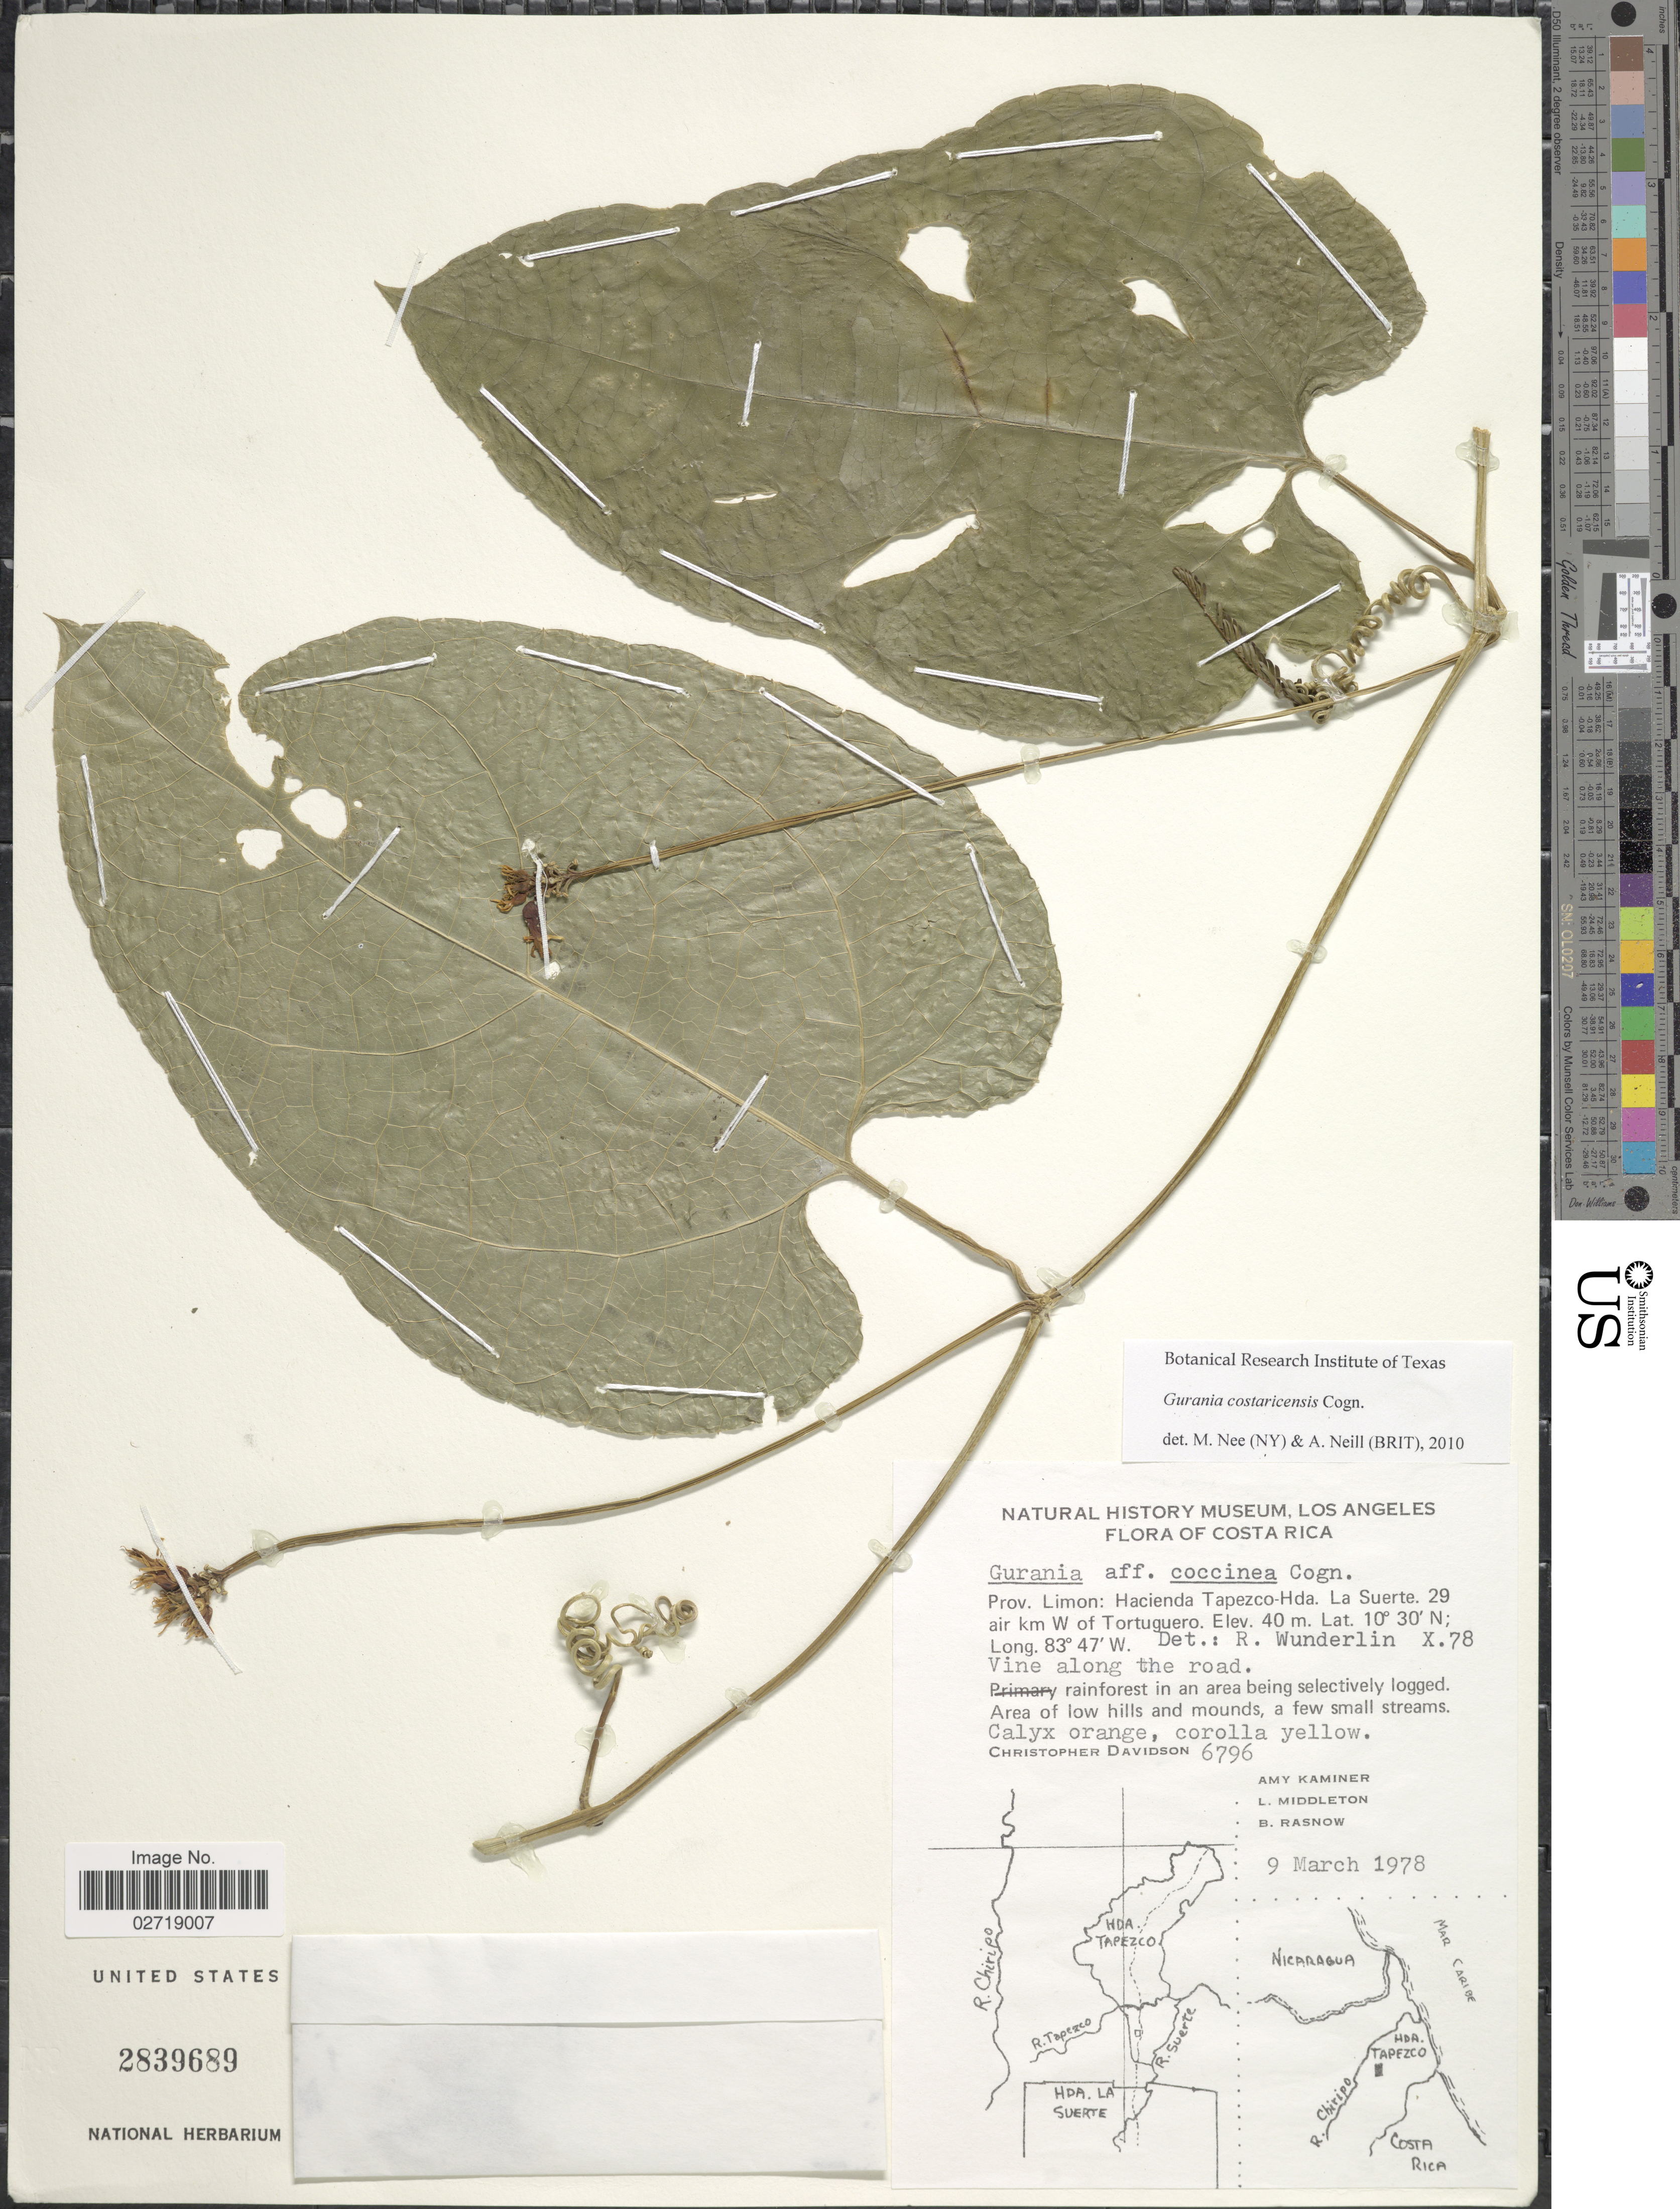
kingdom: Plantae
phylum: Tracheophyta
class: Magnoliopsida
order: Cucurbitales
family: Cucurbitaceae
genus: Gurania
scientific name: Gurania costaricensis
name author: Cogn.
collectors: C. Davidson, A. Kaminer, L. Middleton & B. Rasnow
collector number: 6796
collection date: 1978-03-09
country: Costa Rica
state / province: Limón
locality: Hacienda Tapezco-Hda. La Suerte. 29 air km W of Tortuguero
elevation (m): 40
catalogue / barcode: US 2839689